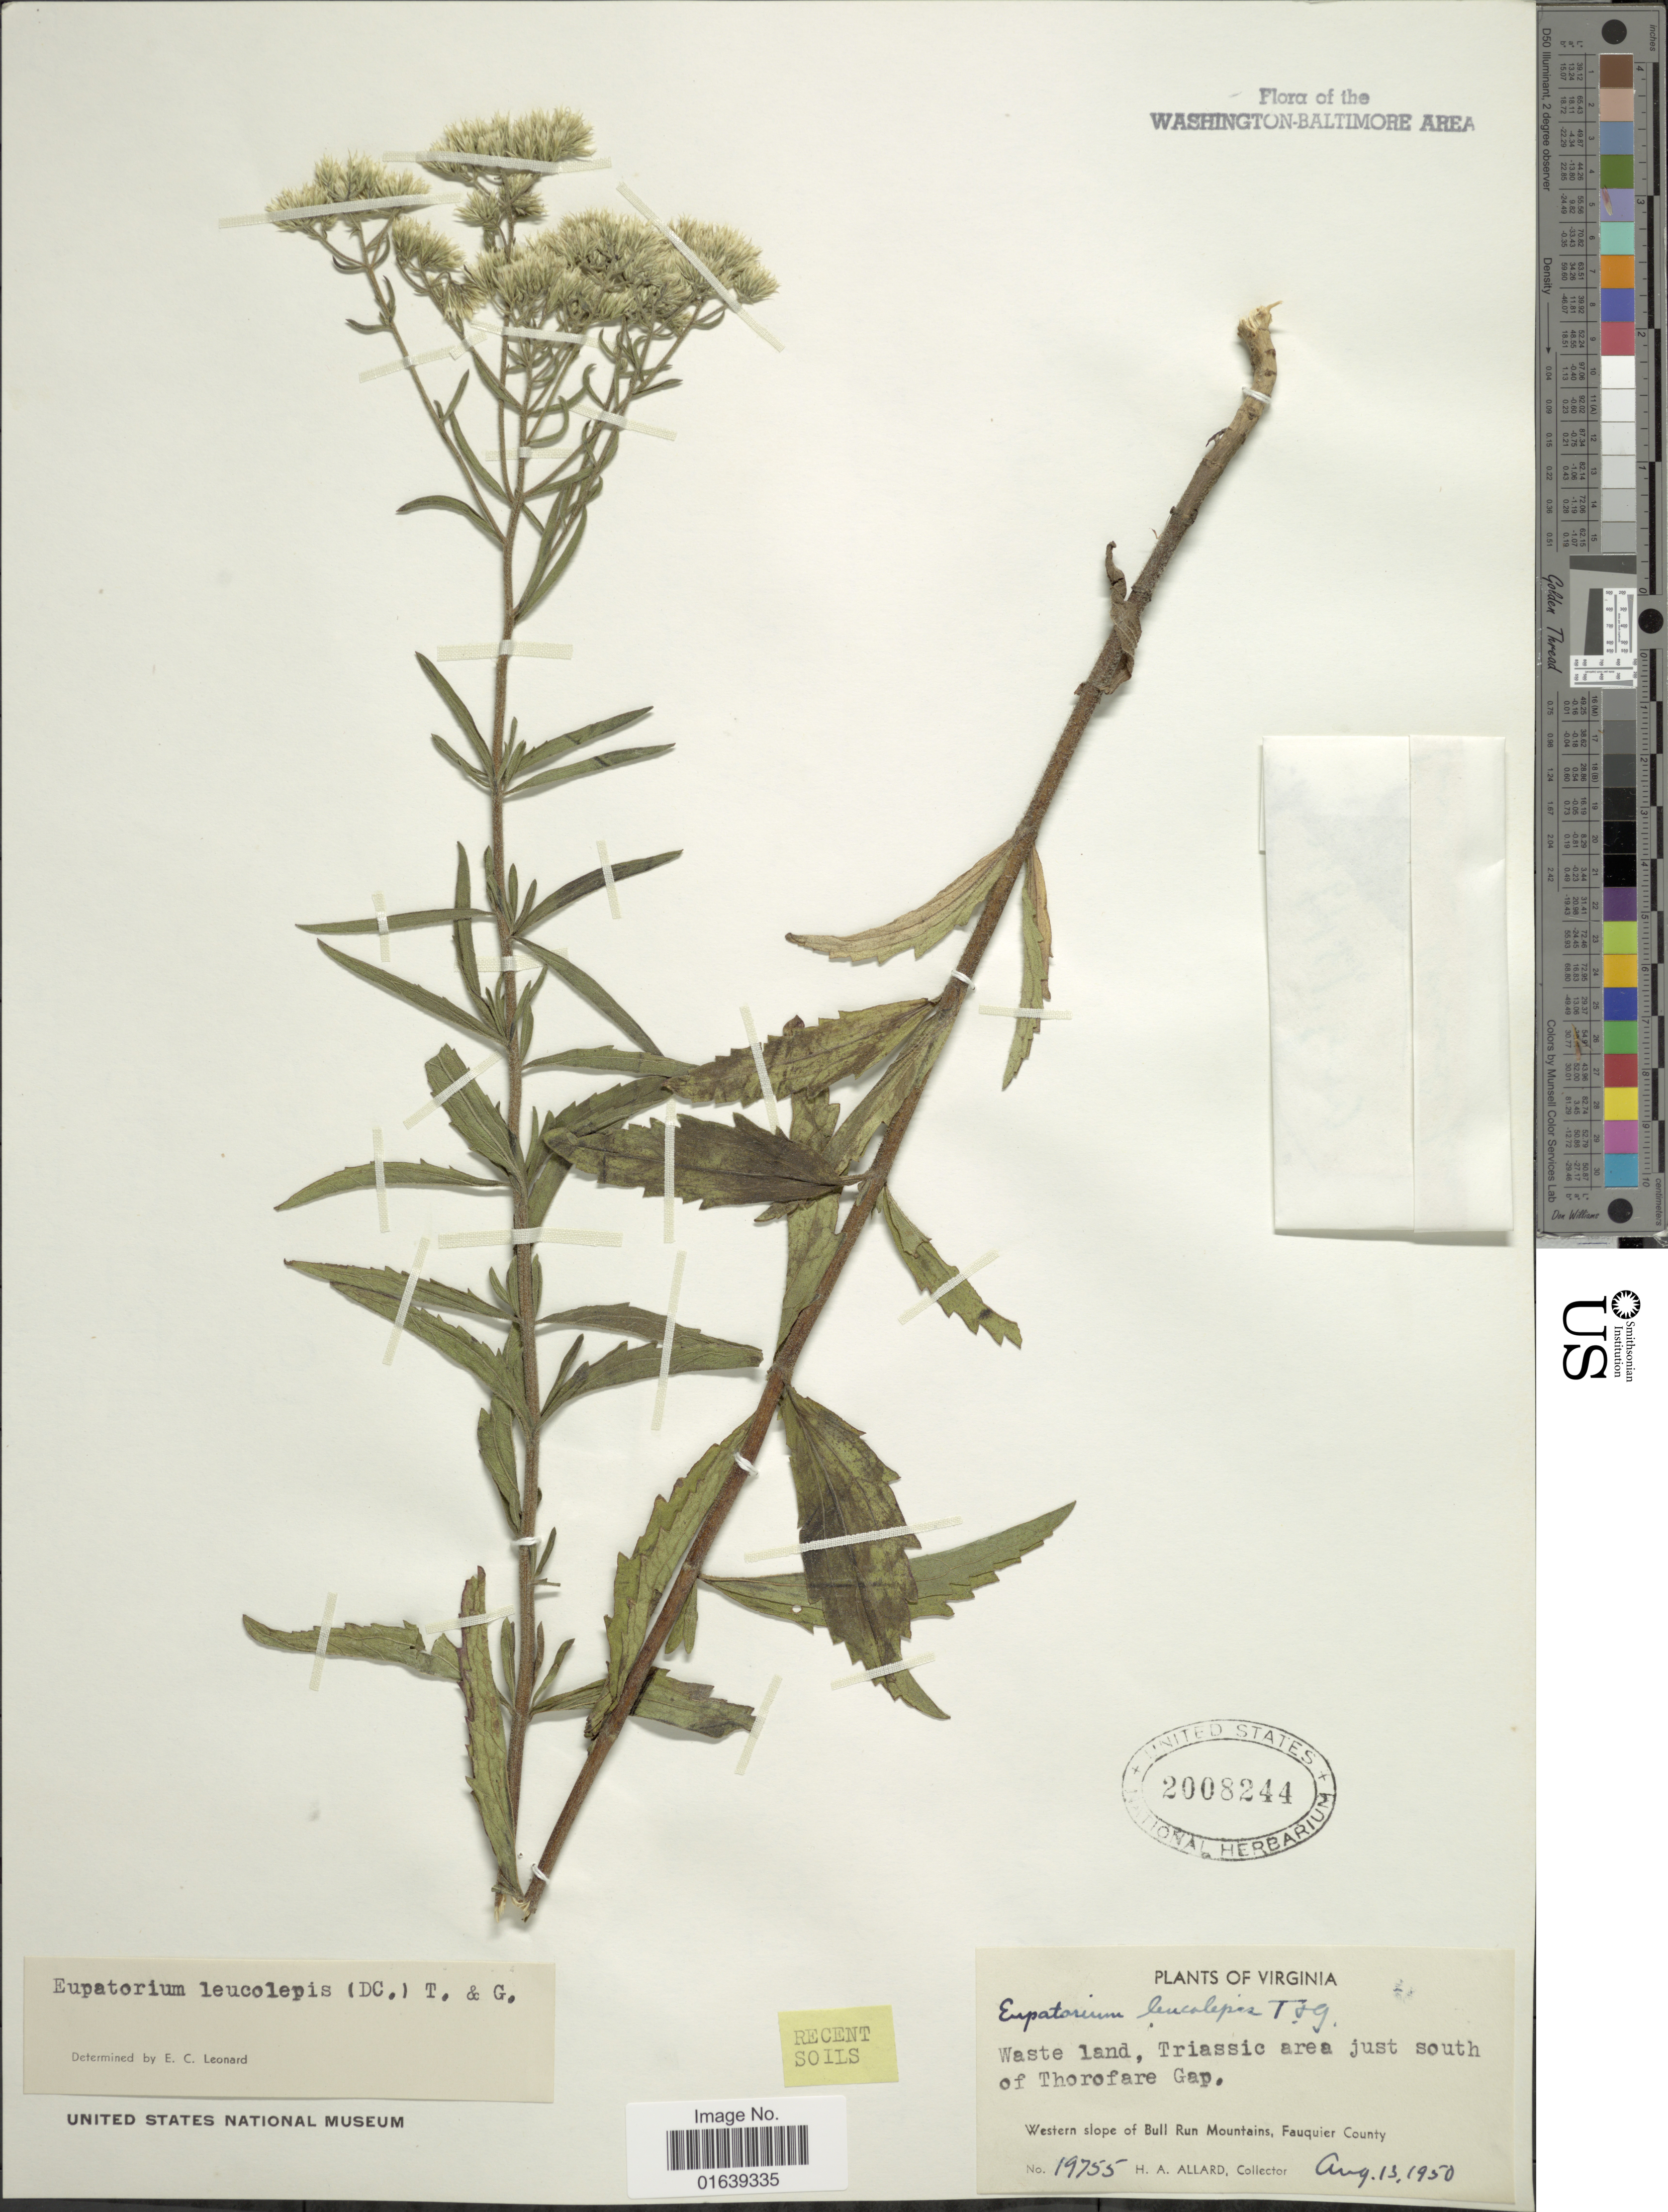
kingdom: Plantae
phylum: Tracheophyta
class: Magnoliopsida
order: Asterales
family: Asteraceae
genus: Eupatorium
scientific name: Eupatorium leucolepis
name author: (DC.) Torr. & A. Gray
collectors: H. A. Allard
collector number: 19755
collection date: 1950-08-13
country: United States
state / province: Virginia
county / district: Fauquier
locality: Virginia. Western slope of Bull Run Mountains, Fauquier County. Waste land, Triassic area just south of Thorofare Gap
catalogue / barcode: US 2008244